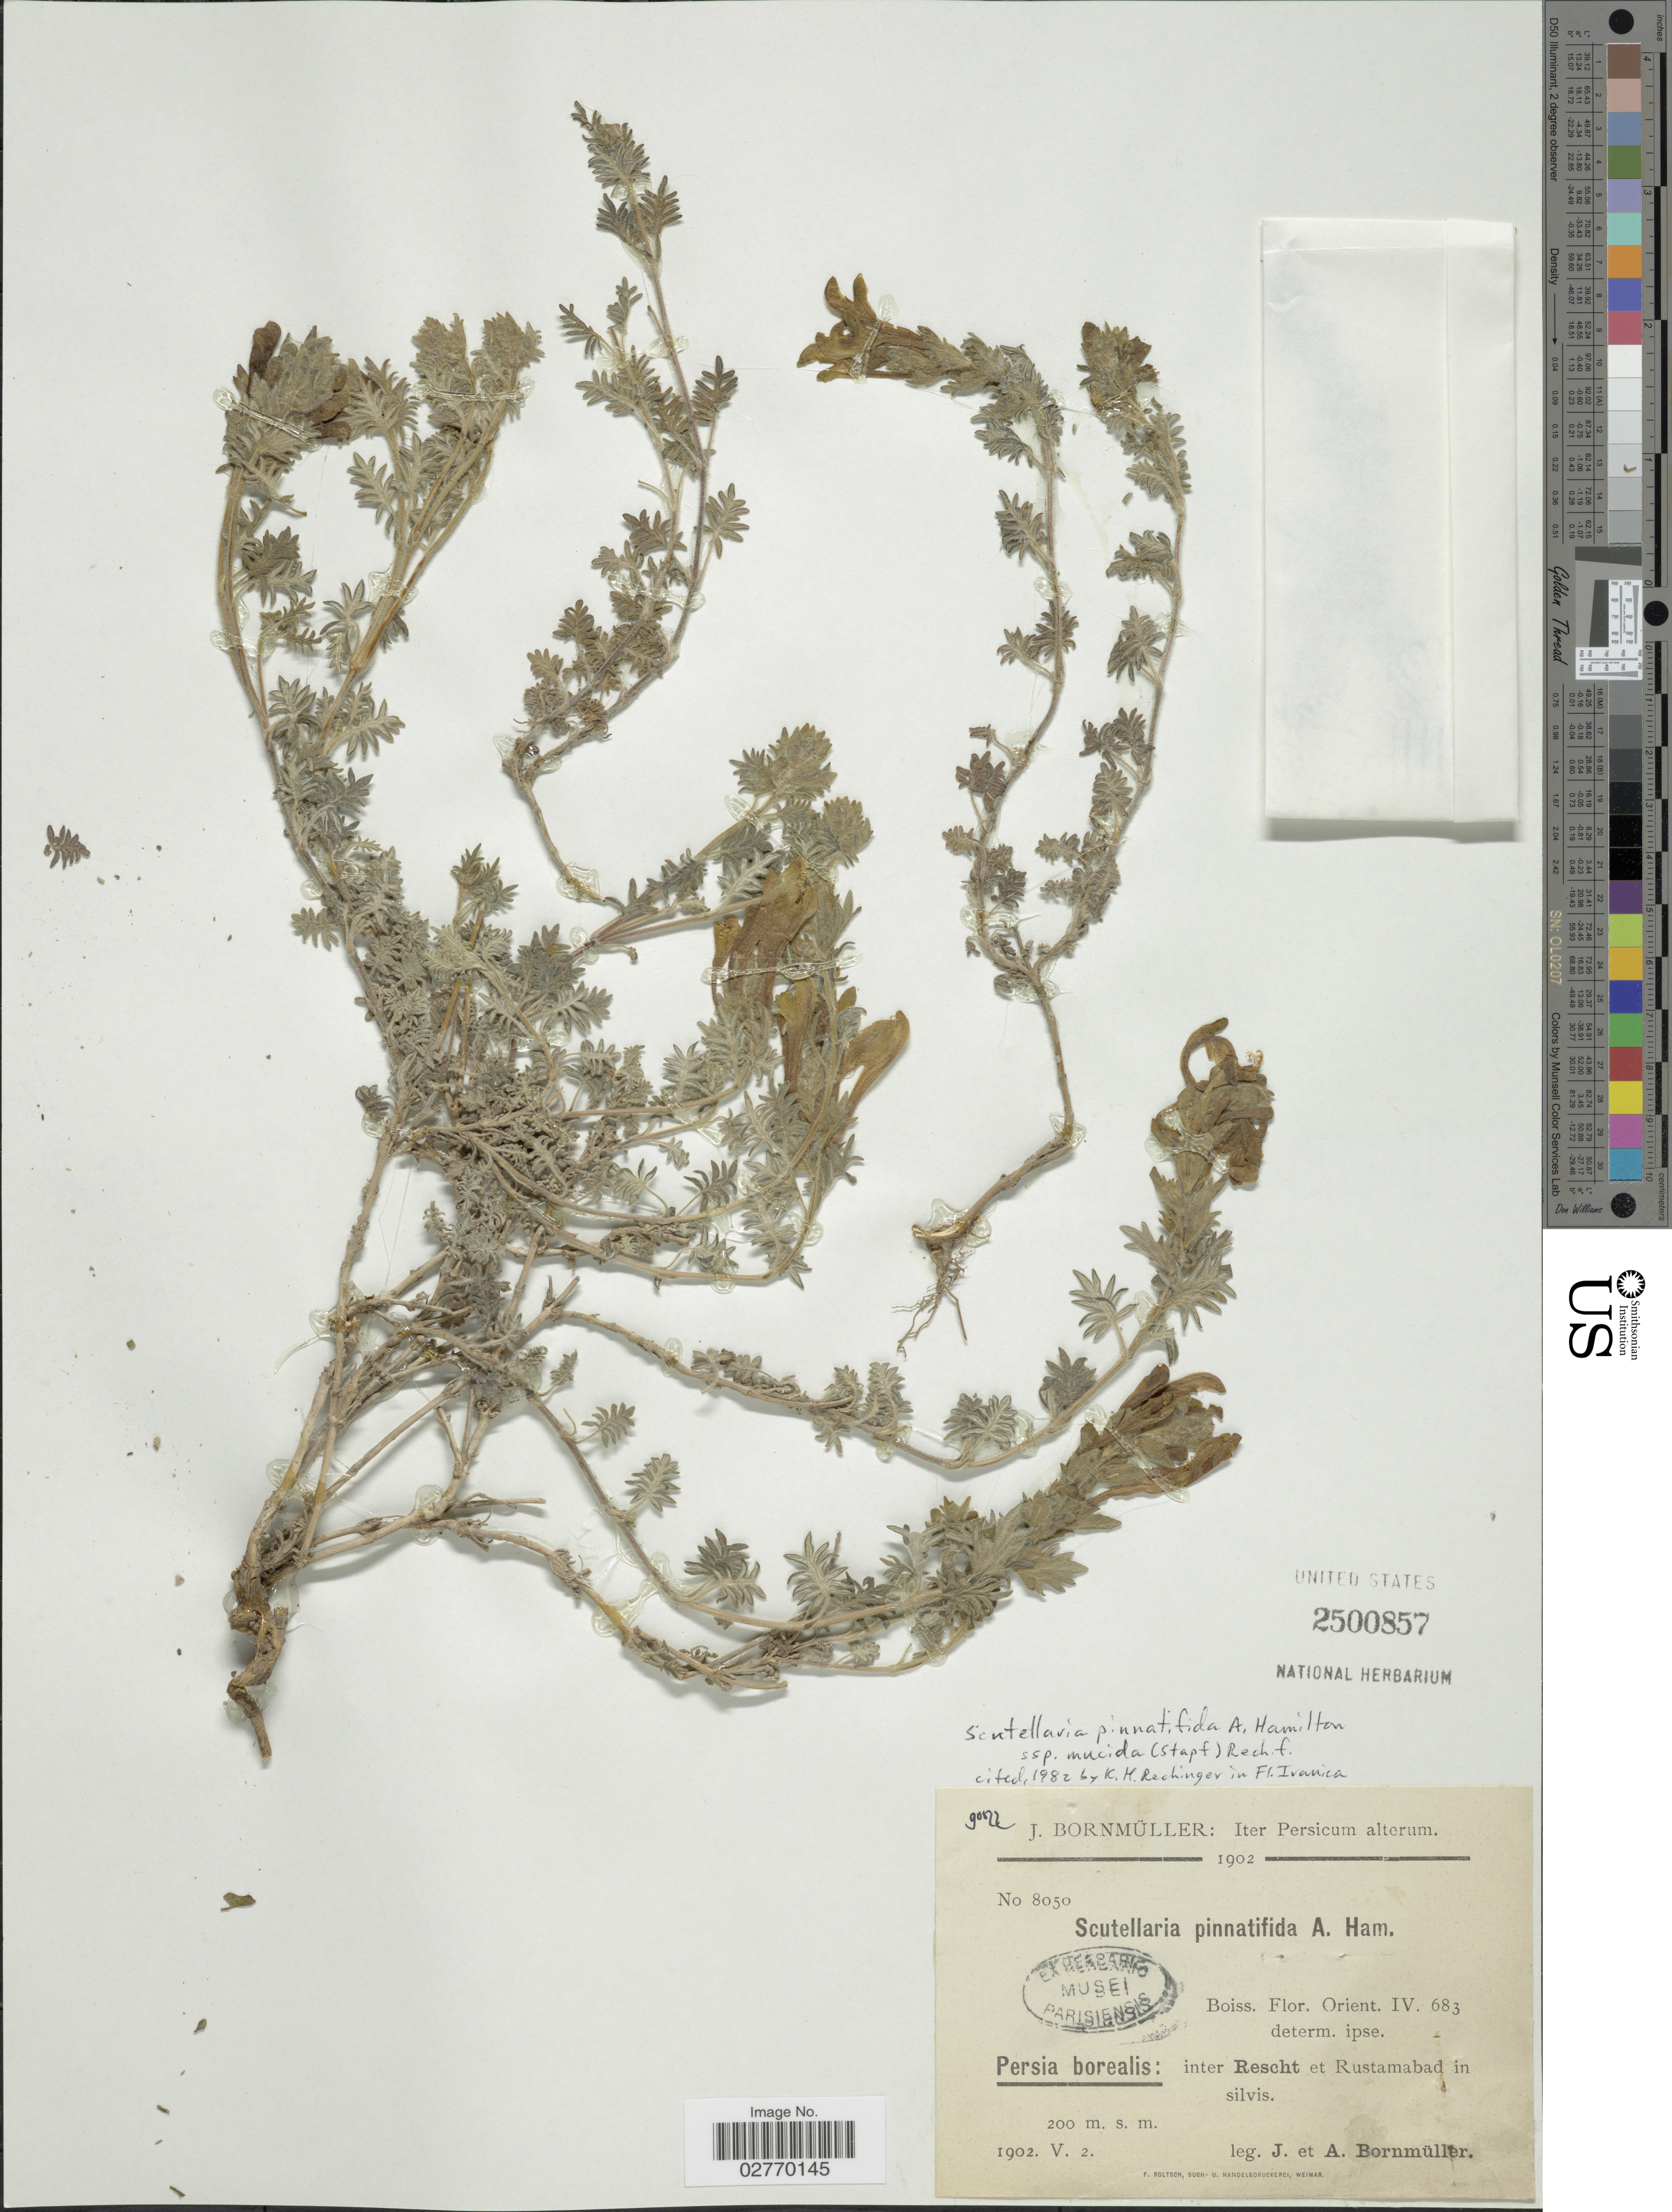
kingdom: Plantae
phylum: Tracheophyta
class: Magnoliopsida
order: Lamiales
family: Lamiaceae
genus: Scutellaria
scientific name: Scutellaria pinnatifida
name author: A. Ham.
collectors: J. Bornmüller & A. Bornmüller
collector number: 8050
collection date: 1902-05-02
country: Iran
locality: Persia borealis: inter Rescht et Rustamabad in silvis.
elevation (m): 200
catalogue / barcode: US 2500857